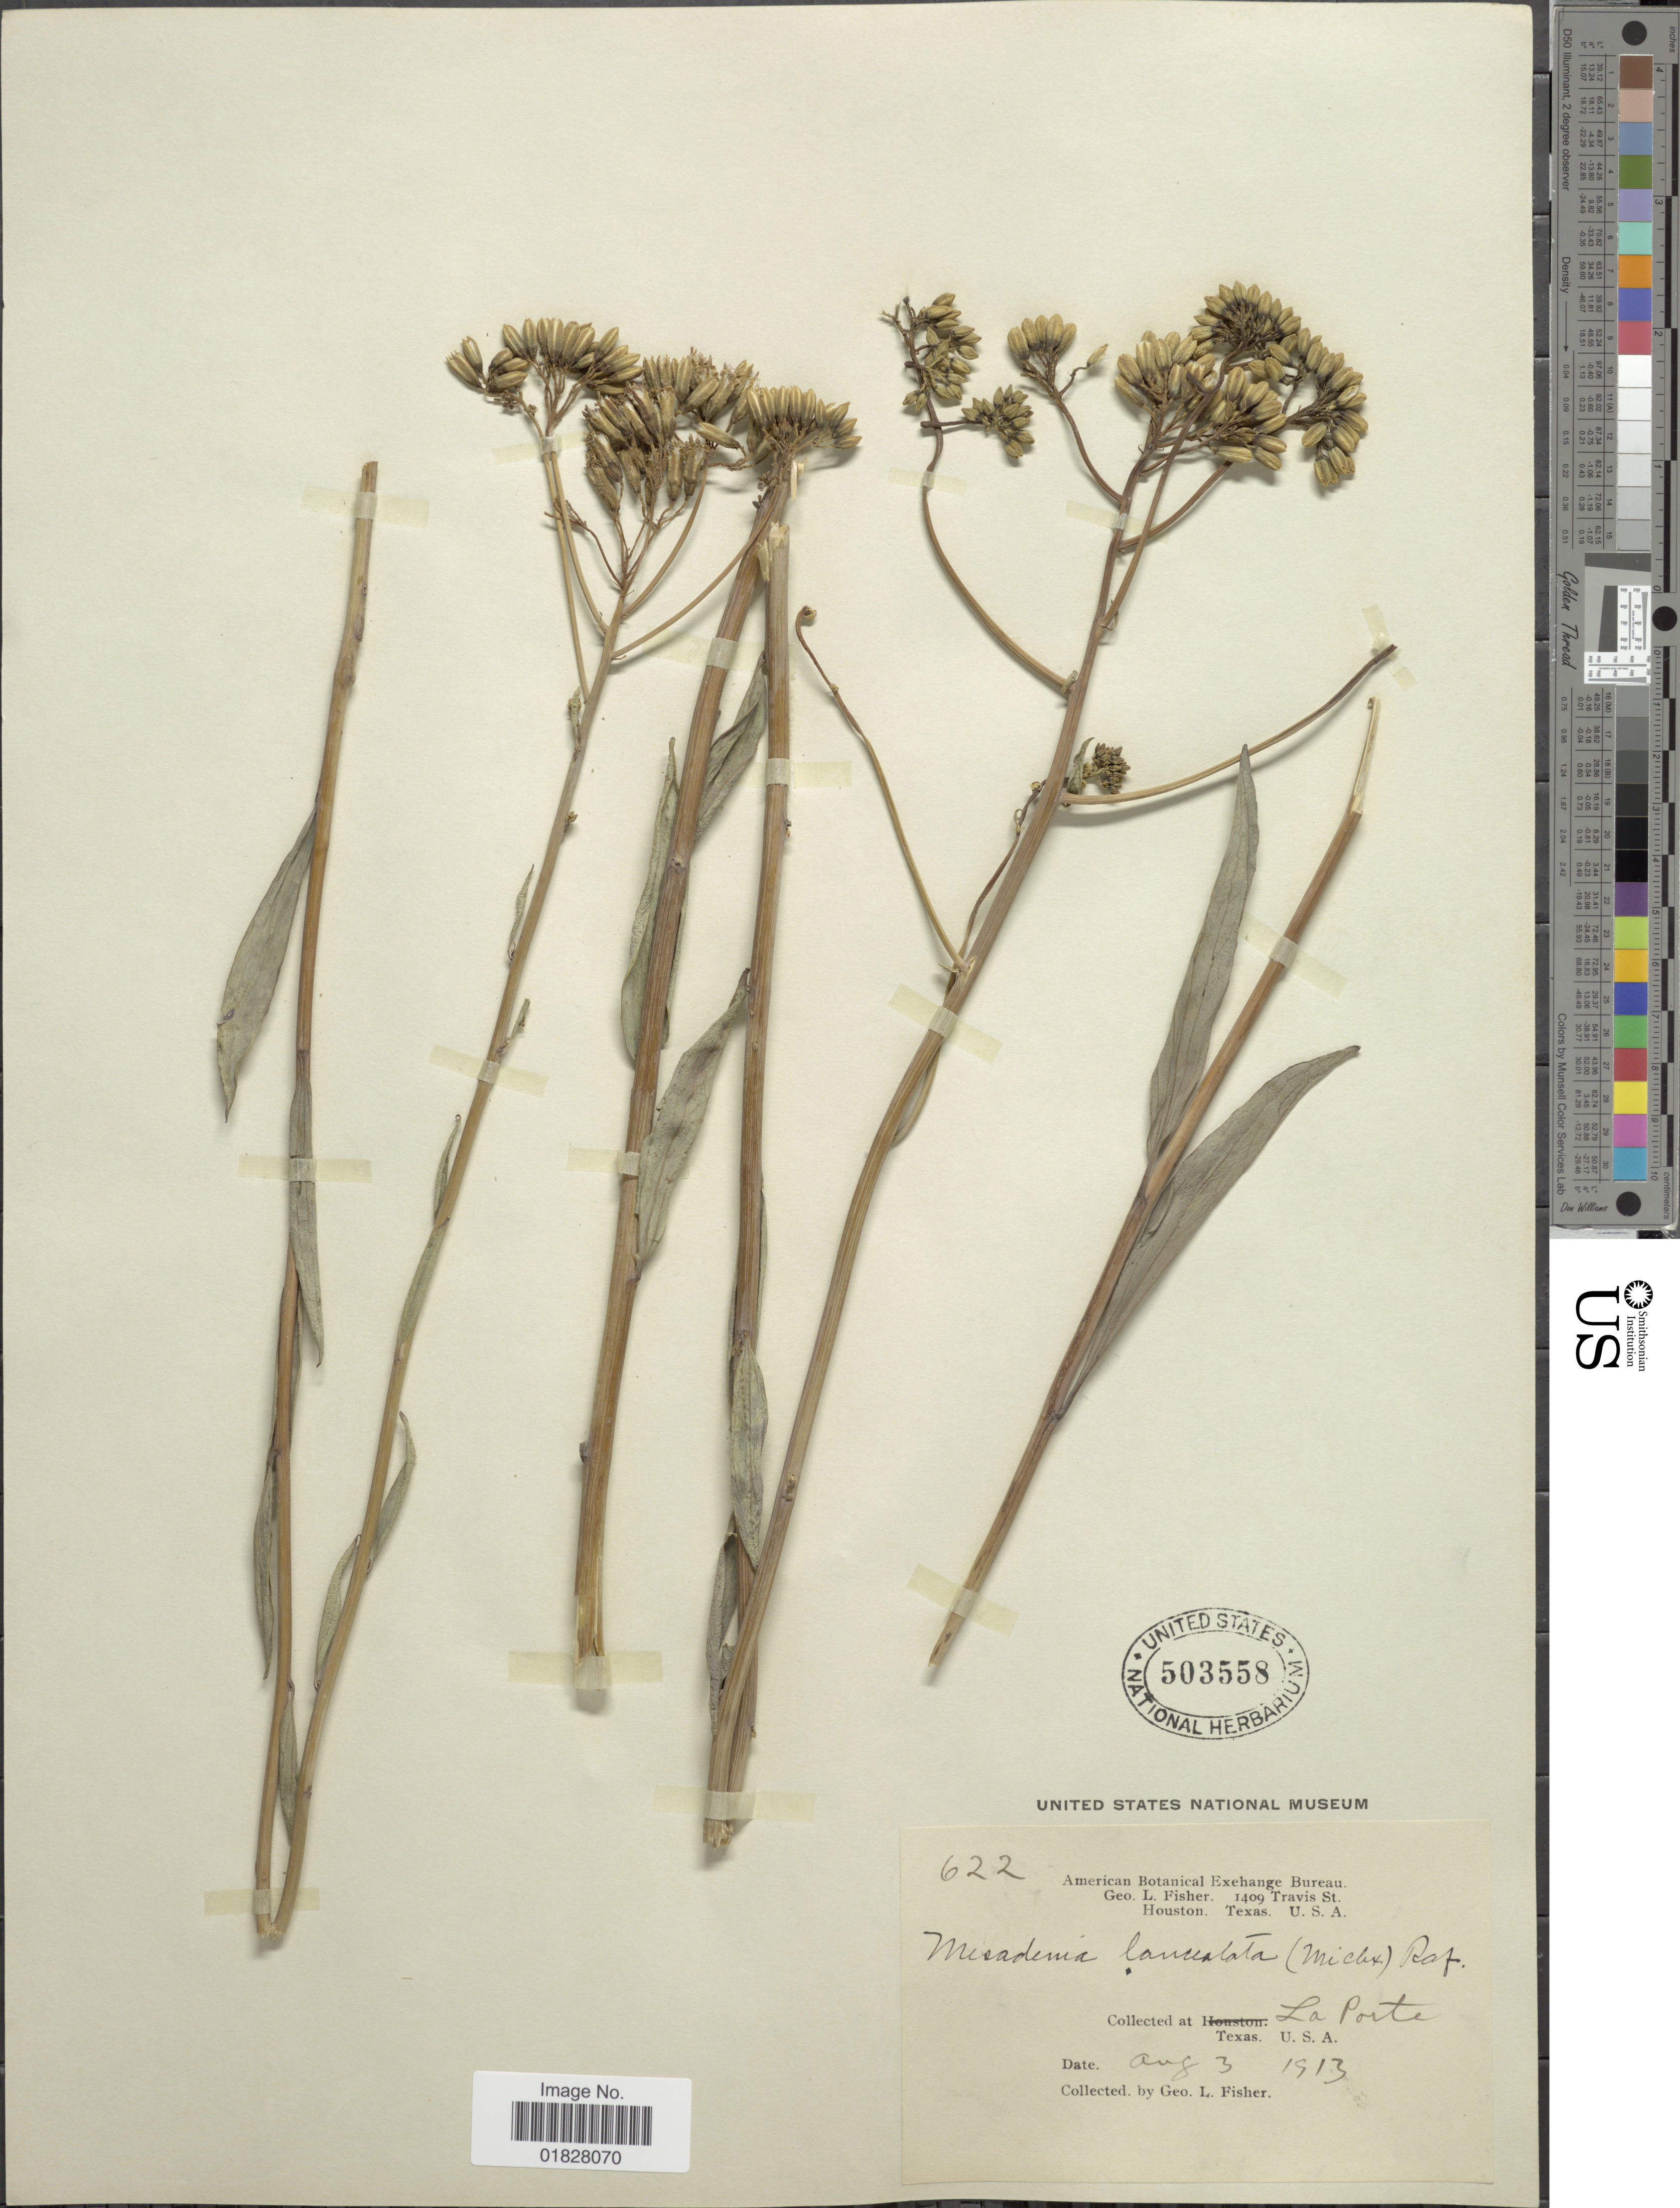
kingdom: Plantae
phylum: Tracheophyta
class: Magnoliopsida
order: Asterales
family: Asteraceae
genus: Arnoglossum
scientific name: Arnoglossum ovatum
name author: (Walter) H. Rob.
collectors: G. L. Fisher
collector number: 622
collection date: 1913-08-03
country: United States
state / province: Texas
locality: La Porte, Texas, U.S.A.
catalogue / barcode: US 503558